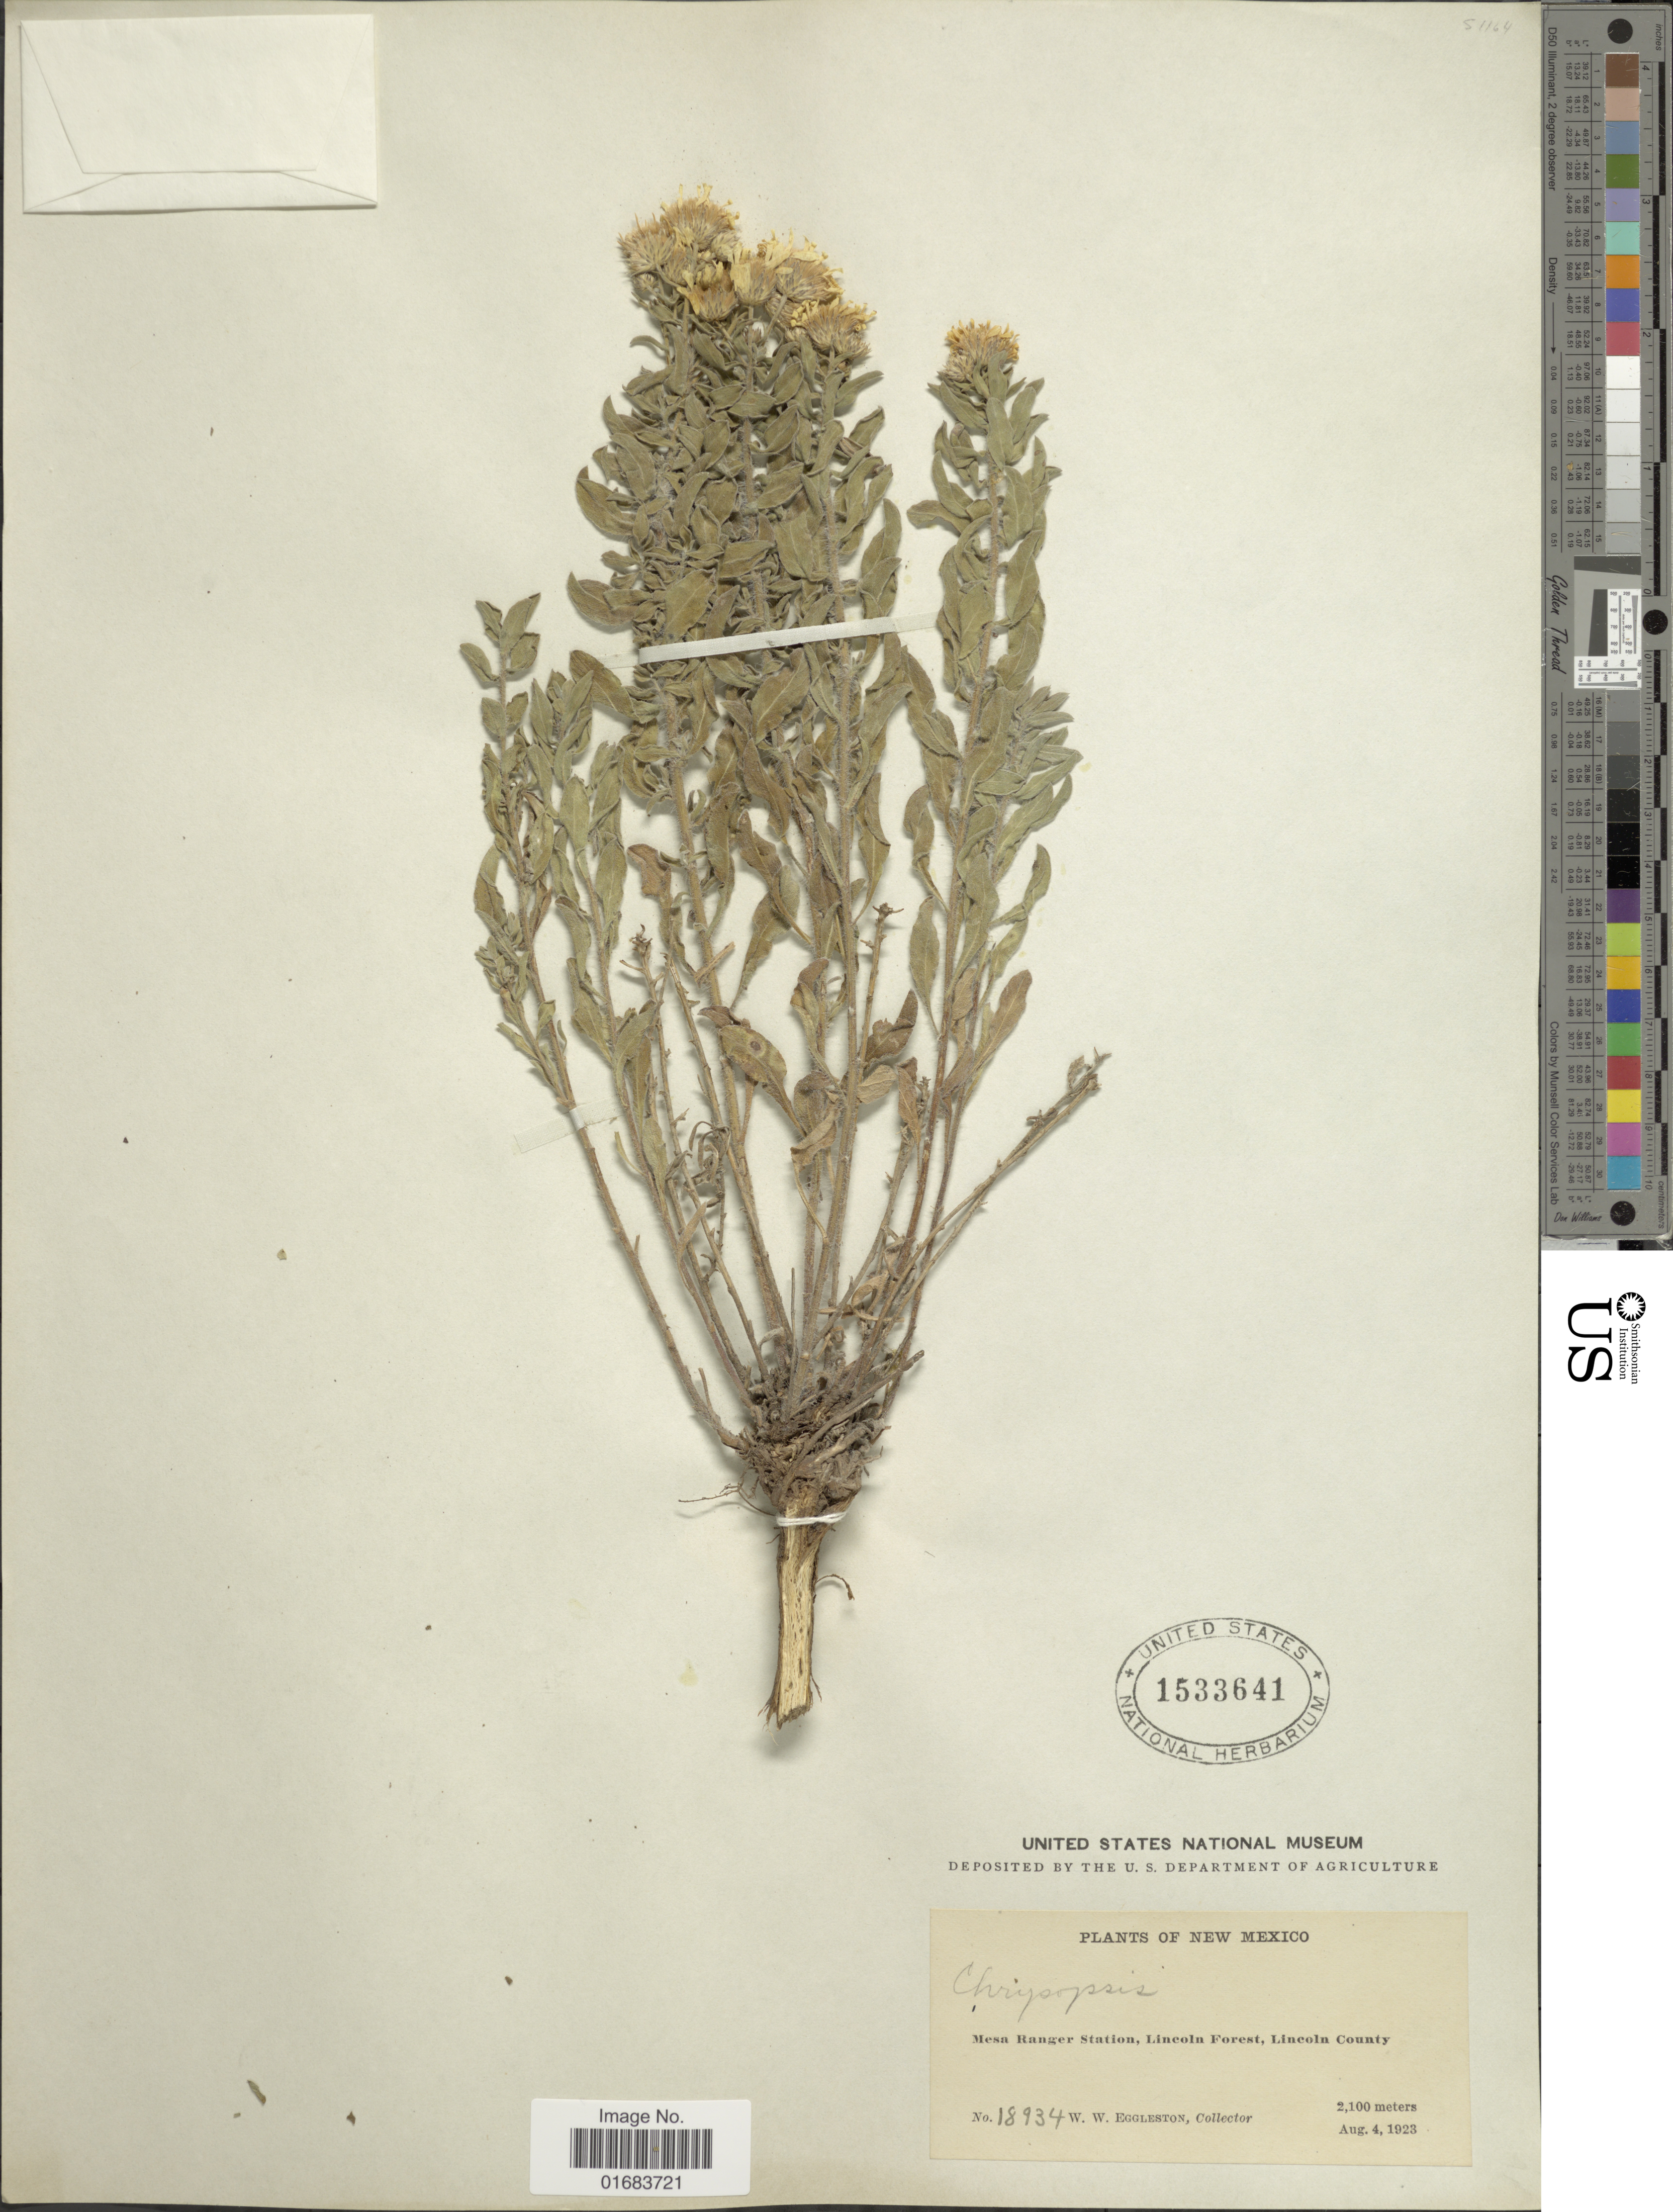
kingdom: Plantae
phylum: Tracheophyta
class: Magnoliopsida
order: Asterales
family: Asteraceae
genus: Chrysopsis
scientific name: Chrysopsis sp.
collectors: W. W. Eggleston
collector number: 18934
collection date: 1923-08-04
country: United States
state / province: New Mexico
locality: Mesa Ranger Station, Lincoln Forest, Lincoln County.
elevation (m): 2100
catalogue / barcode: US 1533641